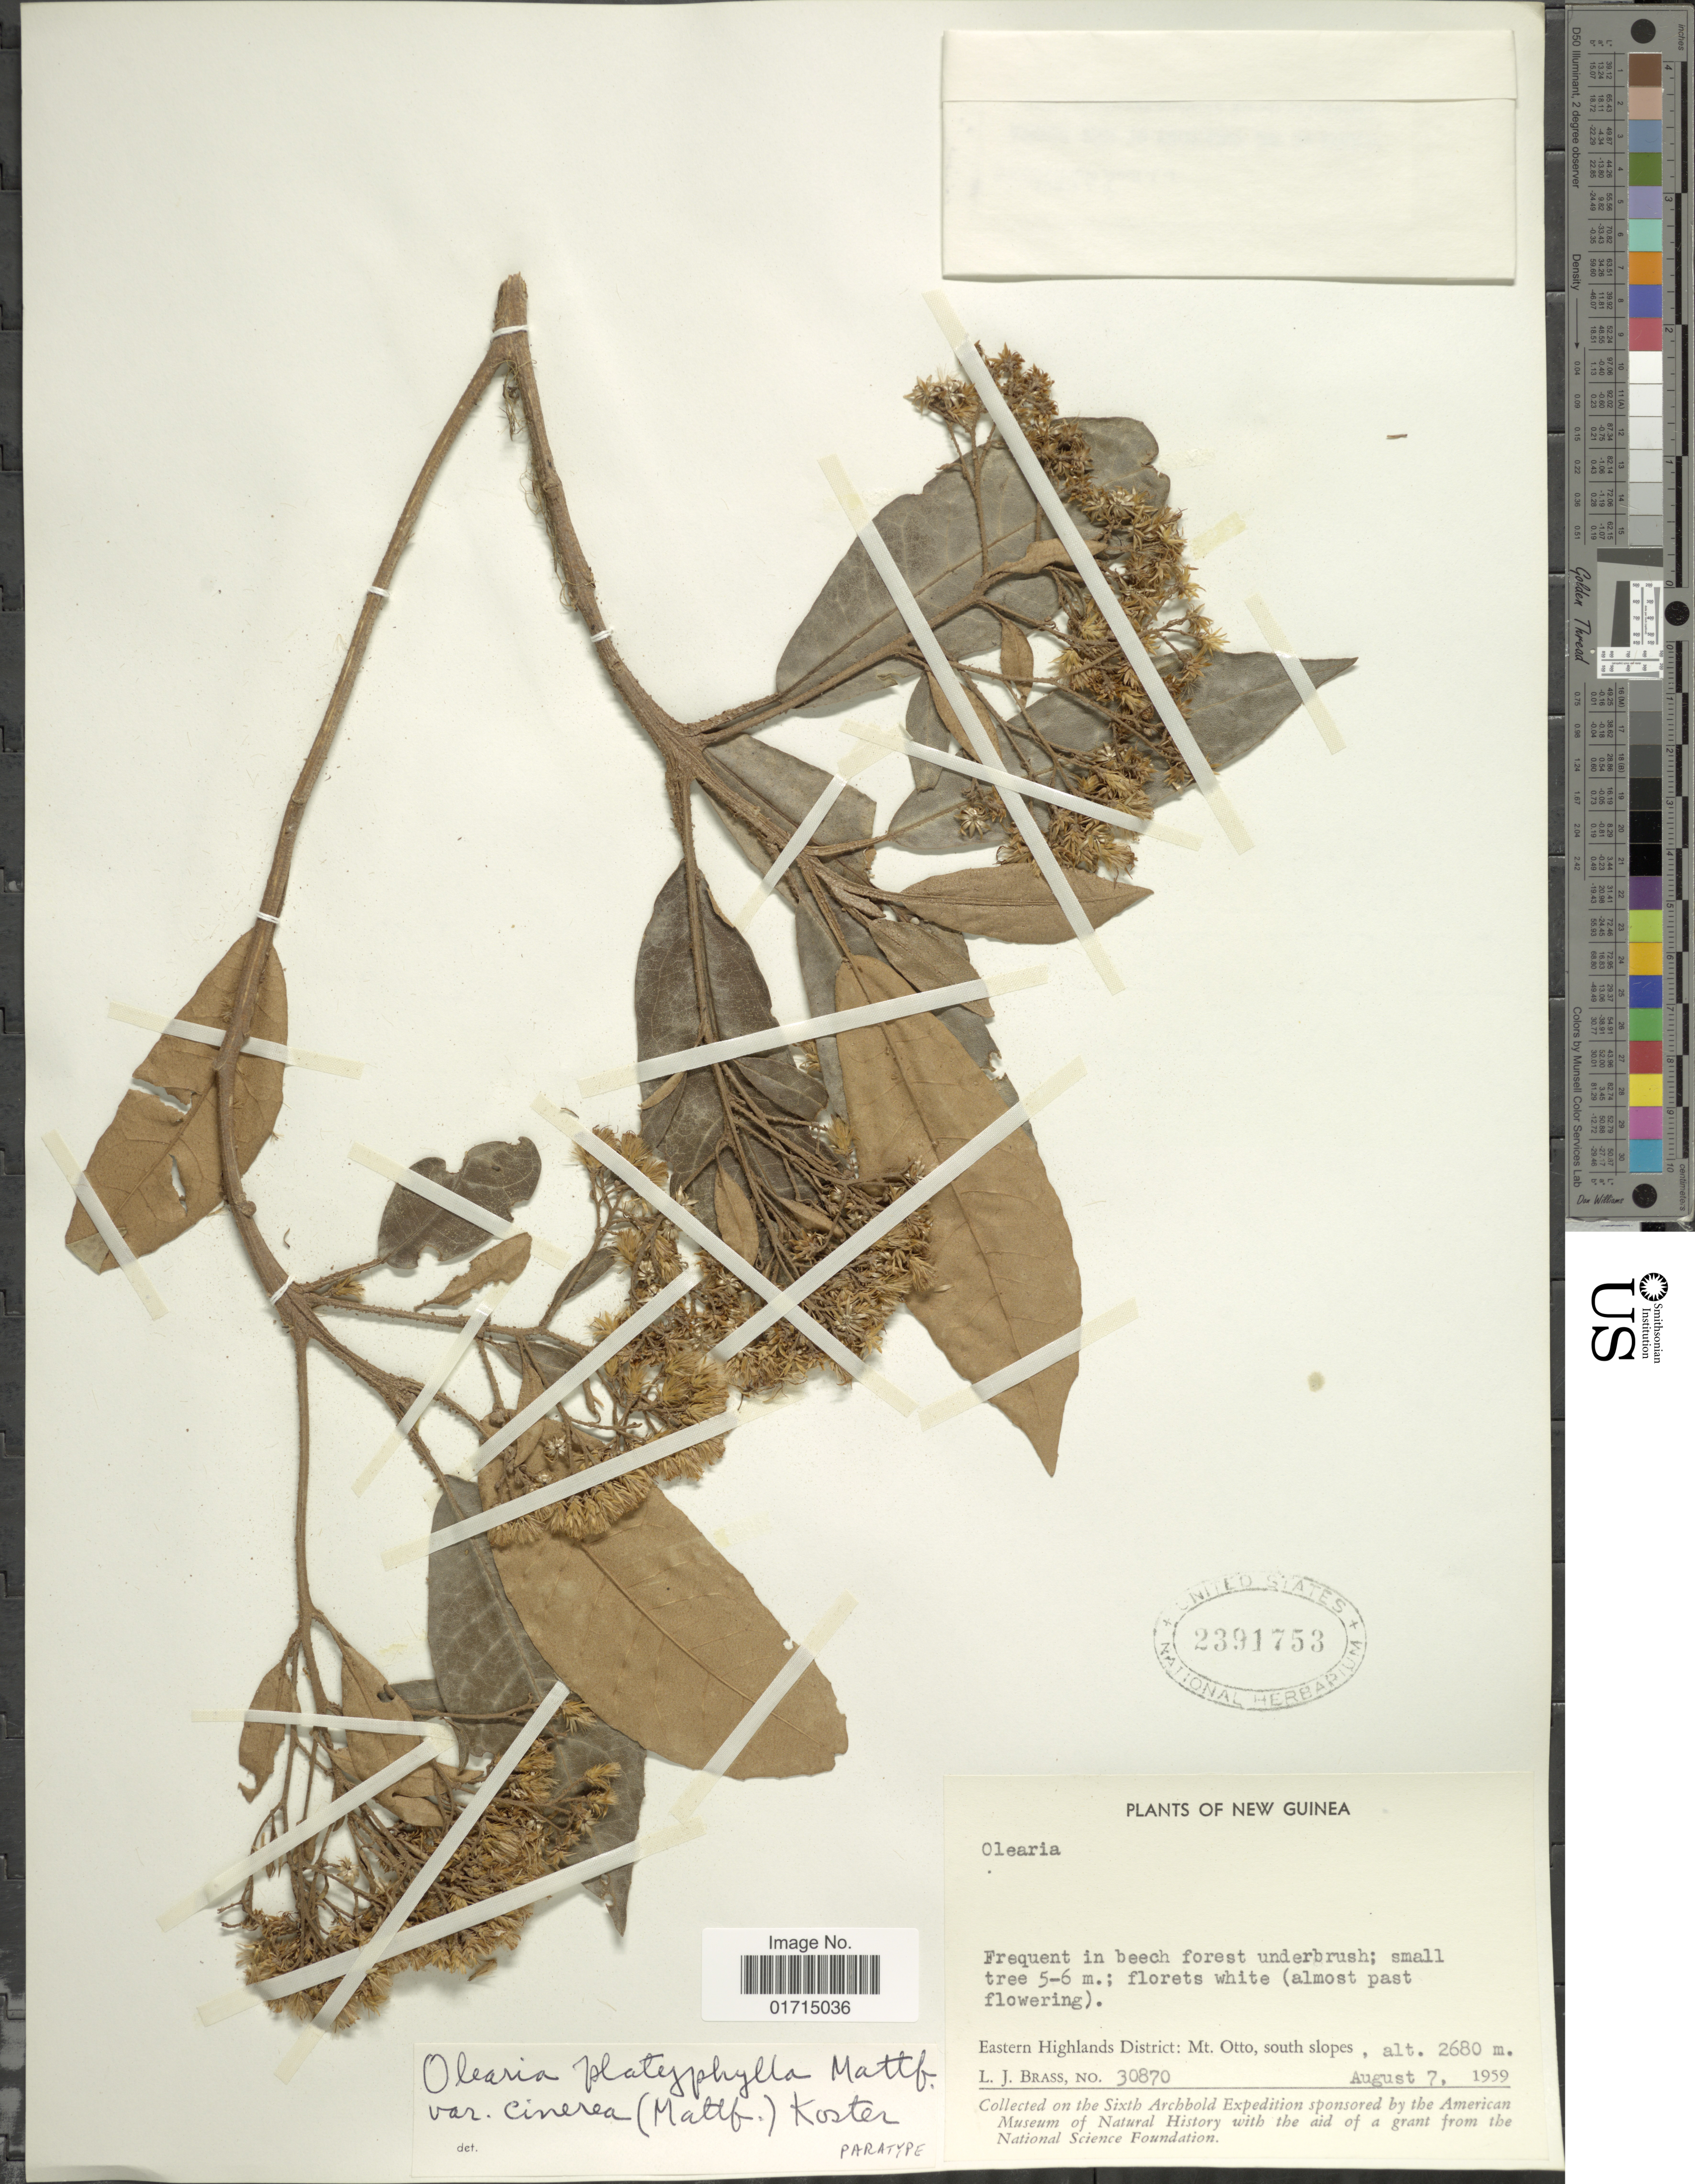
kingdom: Plantae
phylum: Tracheophyta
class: Magnoliopsida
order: Asterales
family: Asteraceae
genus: Olearia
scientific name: Olearia platyphylla var. cinerea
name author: (Mattf.) J. Kost.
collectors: L. J. Brass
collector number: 30870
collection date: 1959-08-07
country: Papua New Guinea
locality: New Guinea. Eastern Highlands District: Mt. Otto, south slopes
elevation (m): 2680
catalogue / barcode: US 2391753